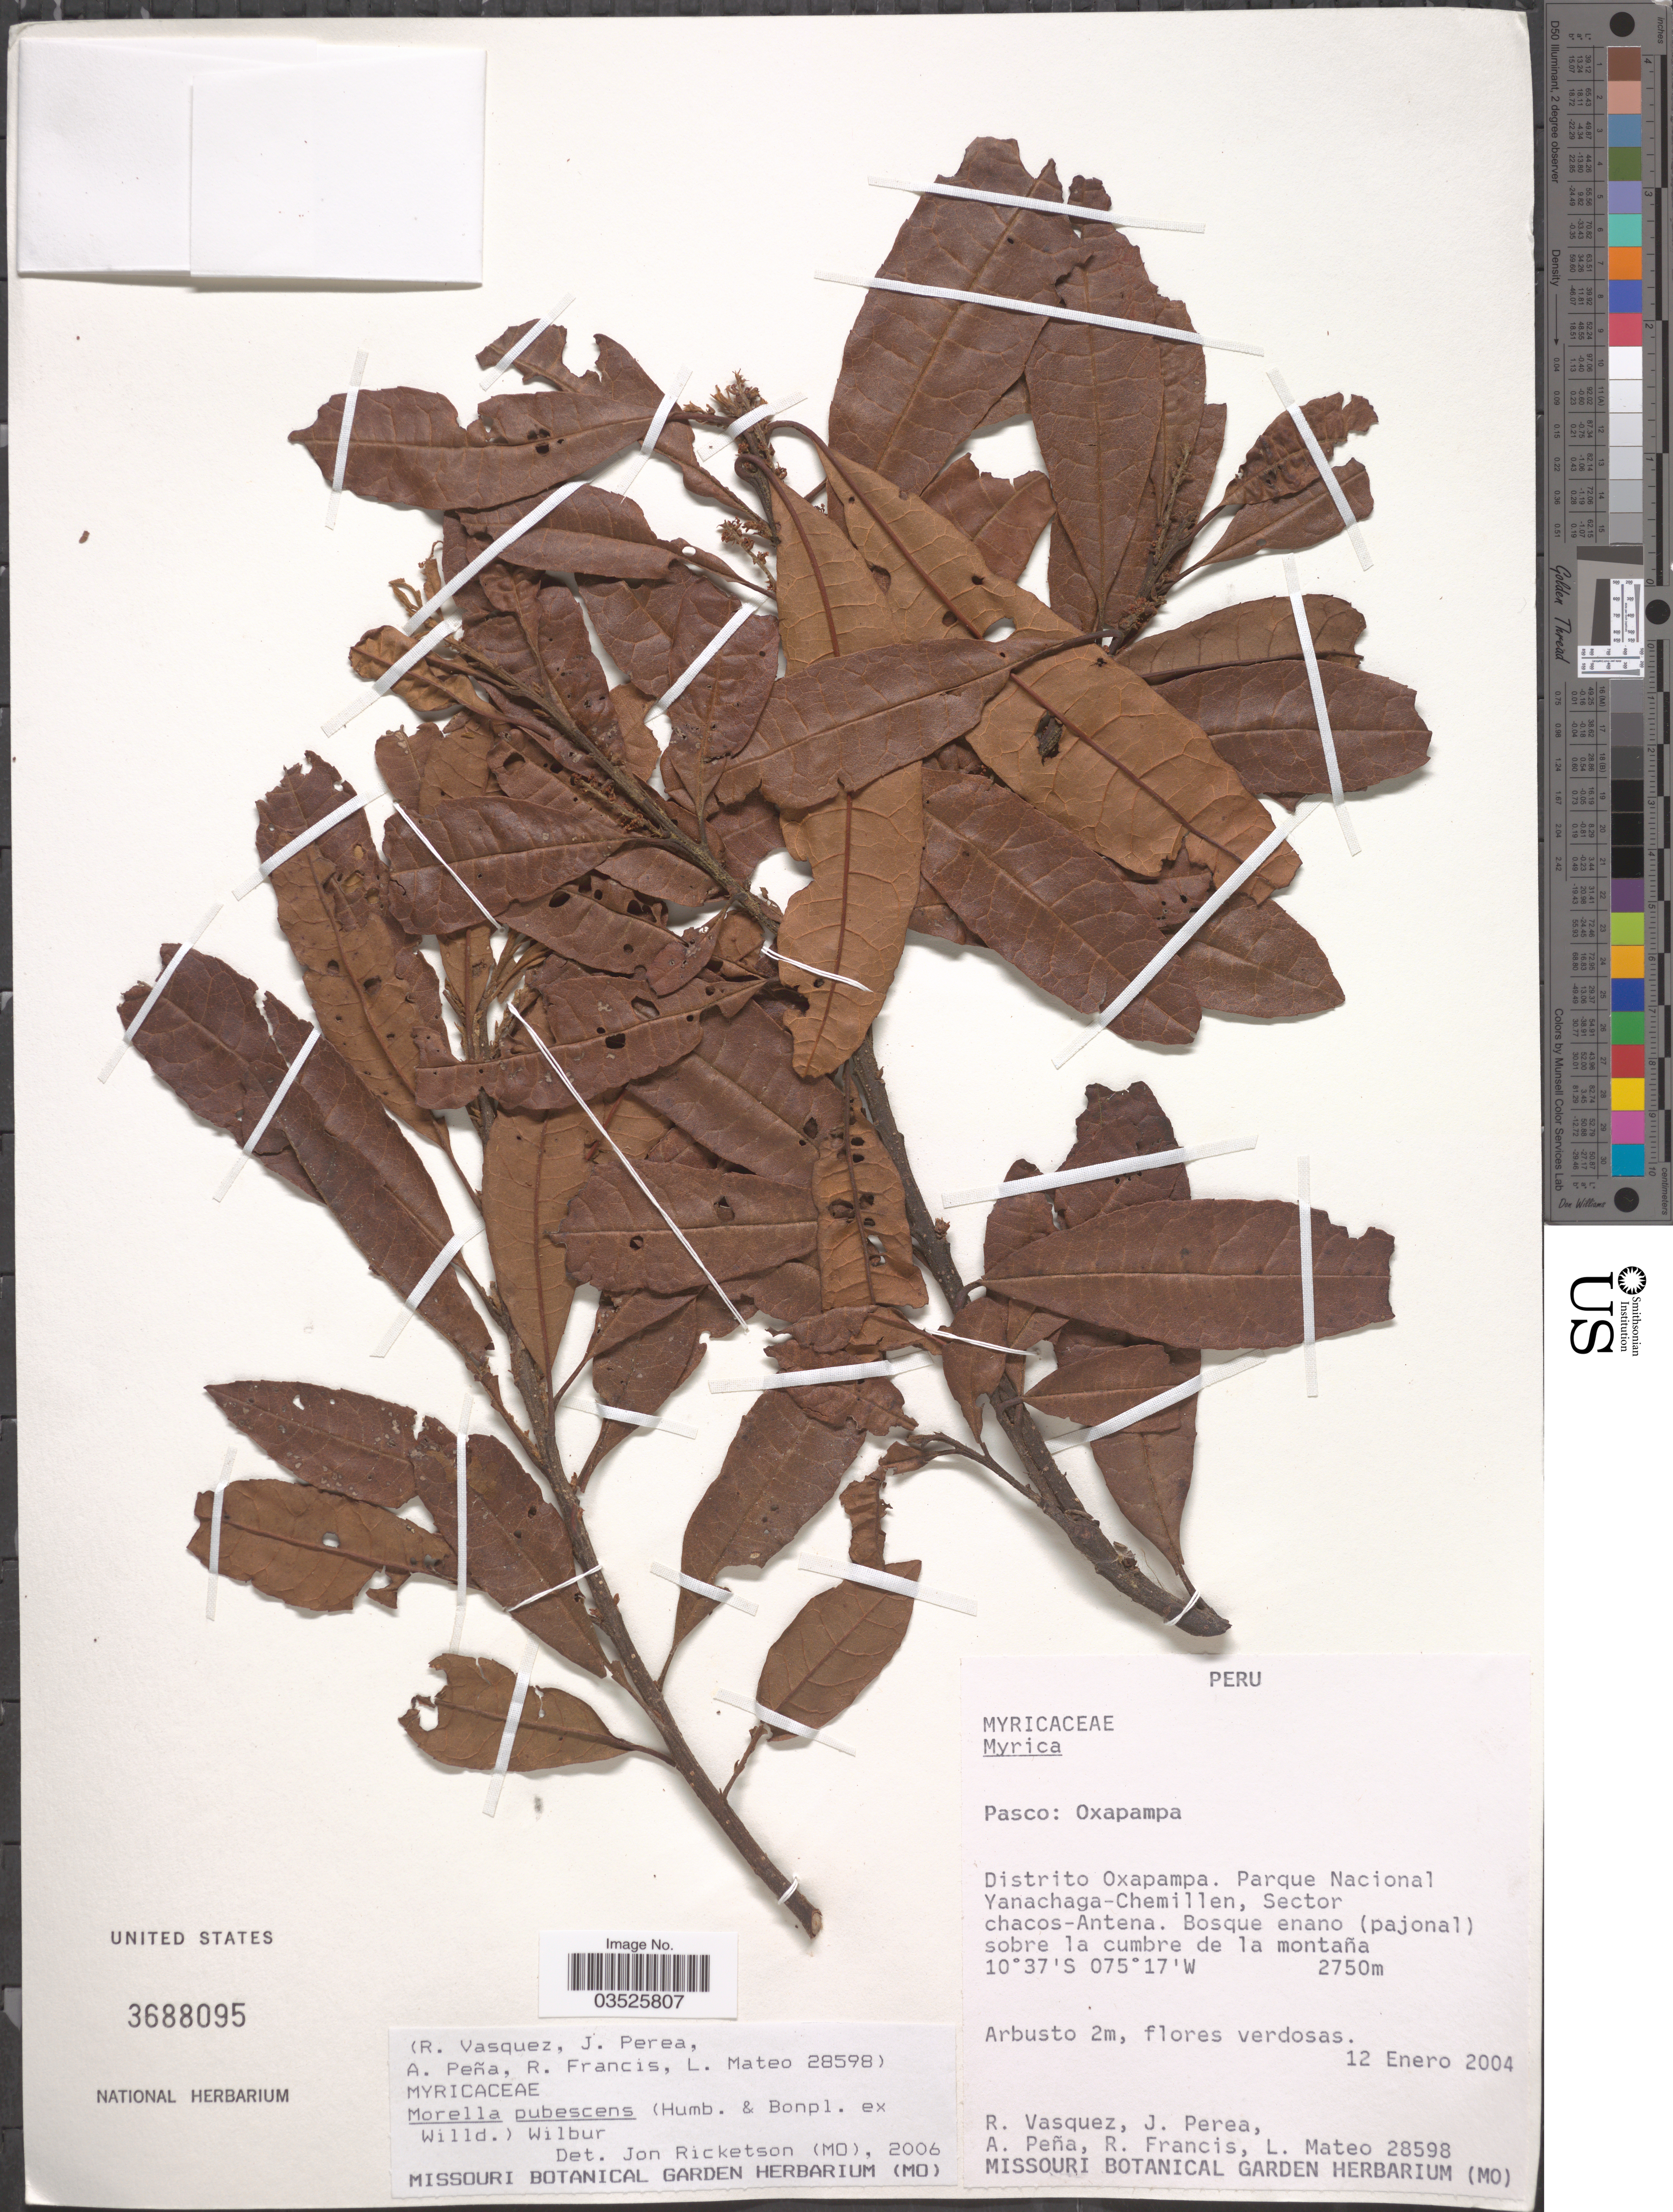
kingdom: Plantae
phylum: Tracheophyta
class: Magnoliopsida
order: Fagales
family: Myricaceae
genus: Morella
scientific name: Morella pubescens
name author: (Humb. & Bonpl. ex Willd.) Wilbur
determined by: Ricketson, Jon M., (MO), Missouri Botanical Garden (UNITED STATES)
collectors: R. Vasquez, J. Perea, A. Peña, R. Francis & L. Mateo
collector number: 28598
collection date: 2004-01-12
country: Peru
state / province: Pasco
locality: Oxapampa. Distrito Oxapampa. Parque Nacional Yanachaga-Chemillen, Sector chacos-Antena. Bosque enano (pajonal) sobre la cumbre de la montaña.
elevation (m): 2750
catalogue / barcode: US 3688095